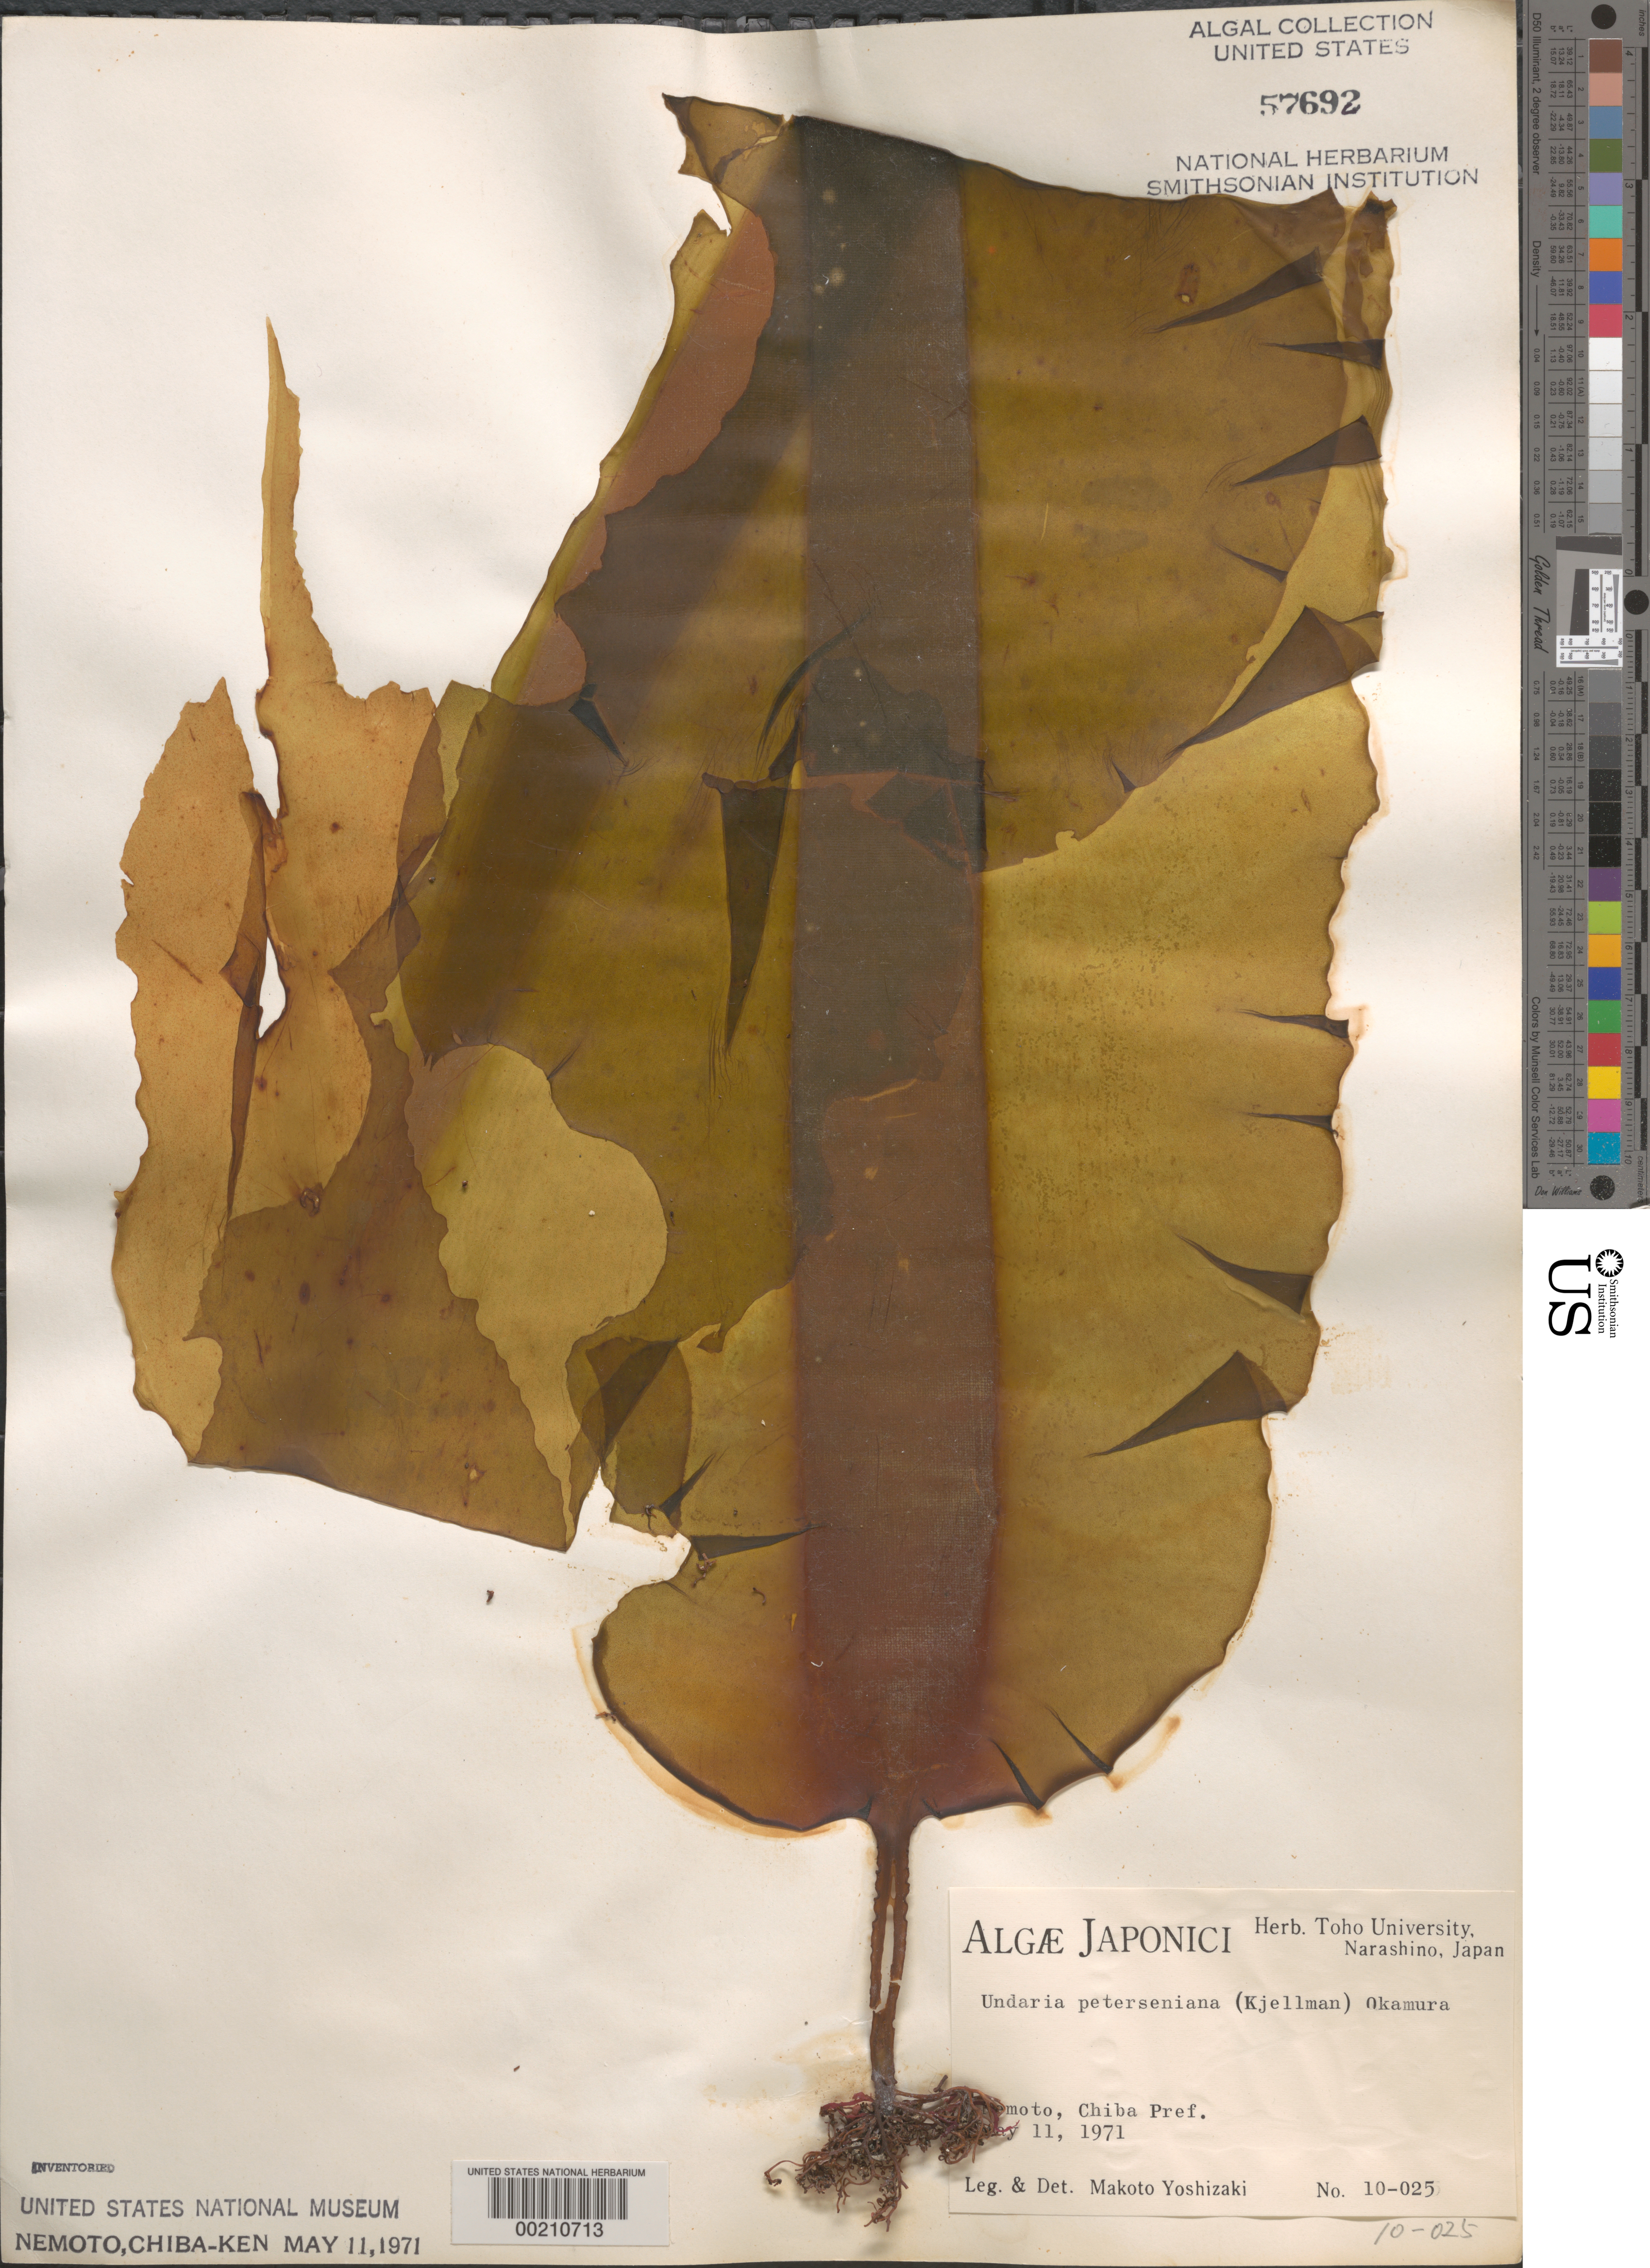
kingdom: Chromista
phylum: Ochrophyta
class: Phaeophyceae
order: Laminariales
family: Alariaceae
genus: Undaria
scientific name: Undaria peterseniana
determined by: Yoshizaki, M.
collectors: M. Yoshizaki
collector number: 10-025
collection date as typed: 11 May 1971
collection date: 1971-05-11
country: Japan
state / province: Tiba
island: Honshu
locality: Nemoto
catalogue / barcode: US 57692